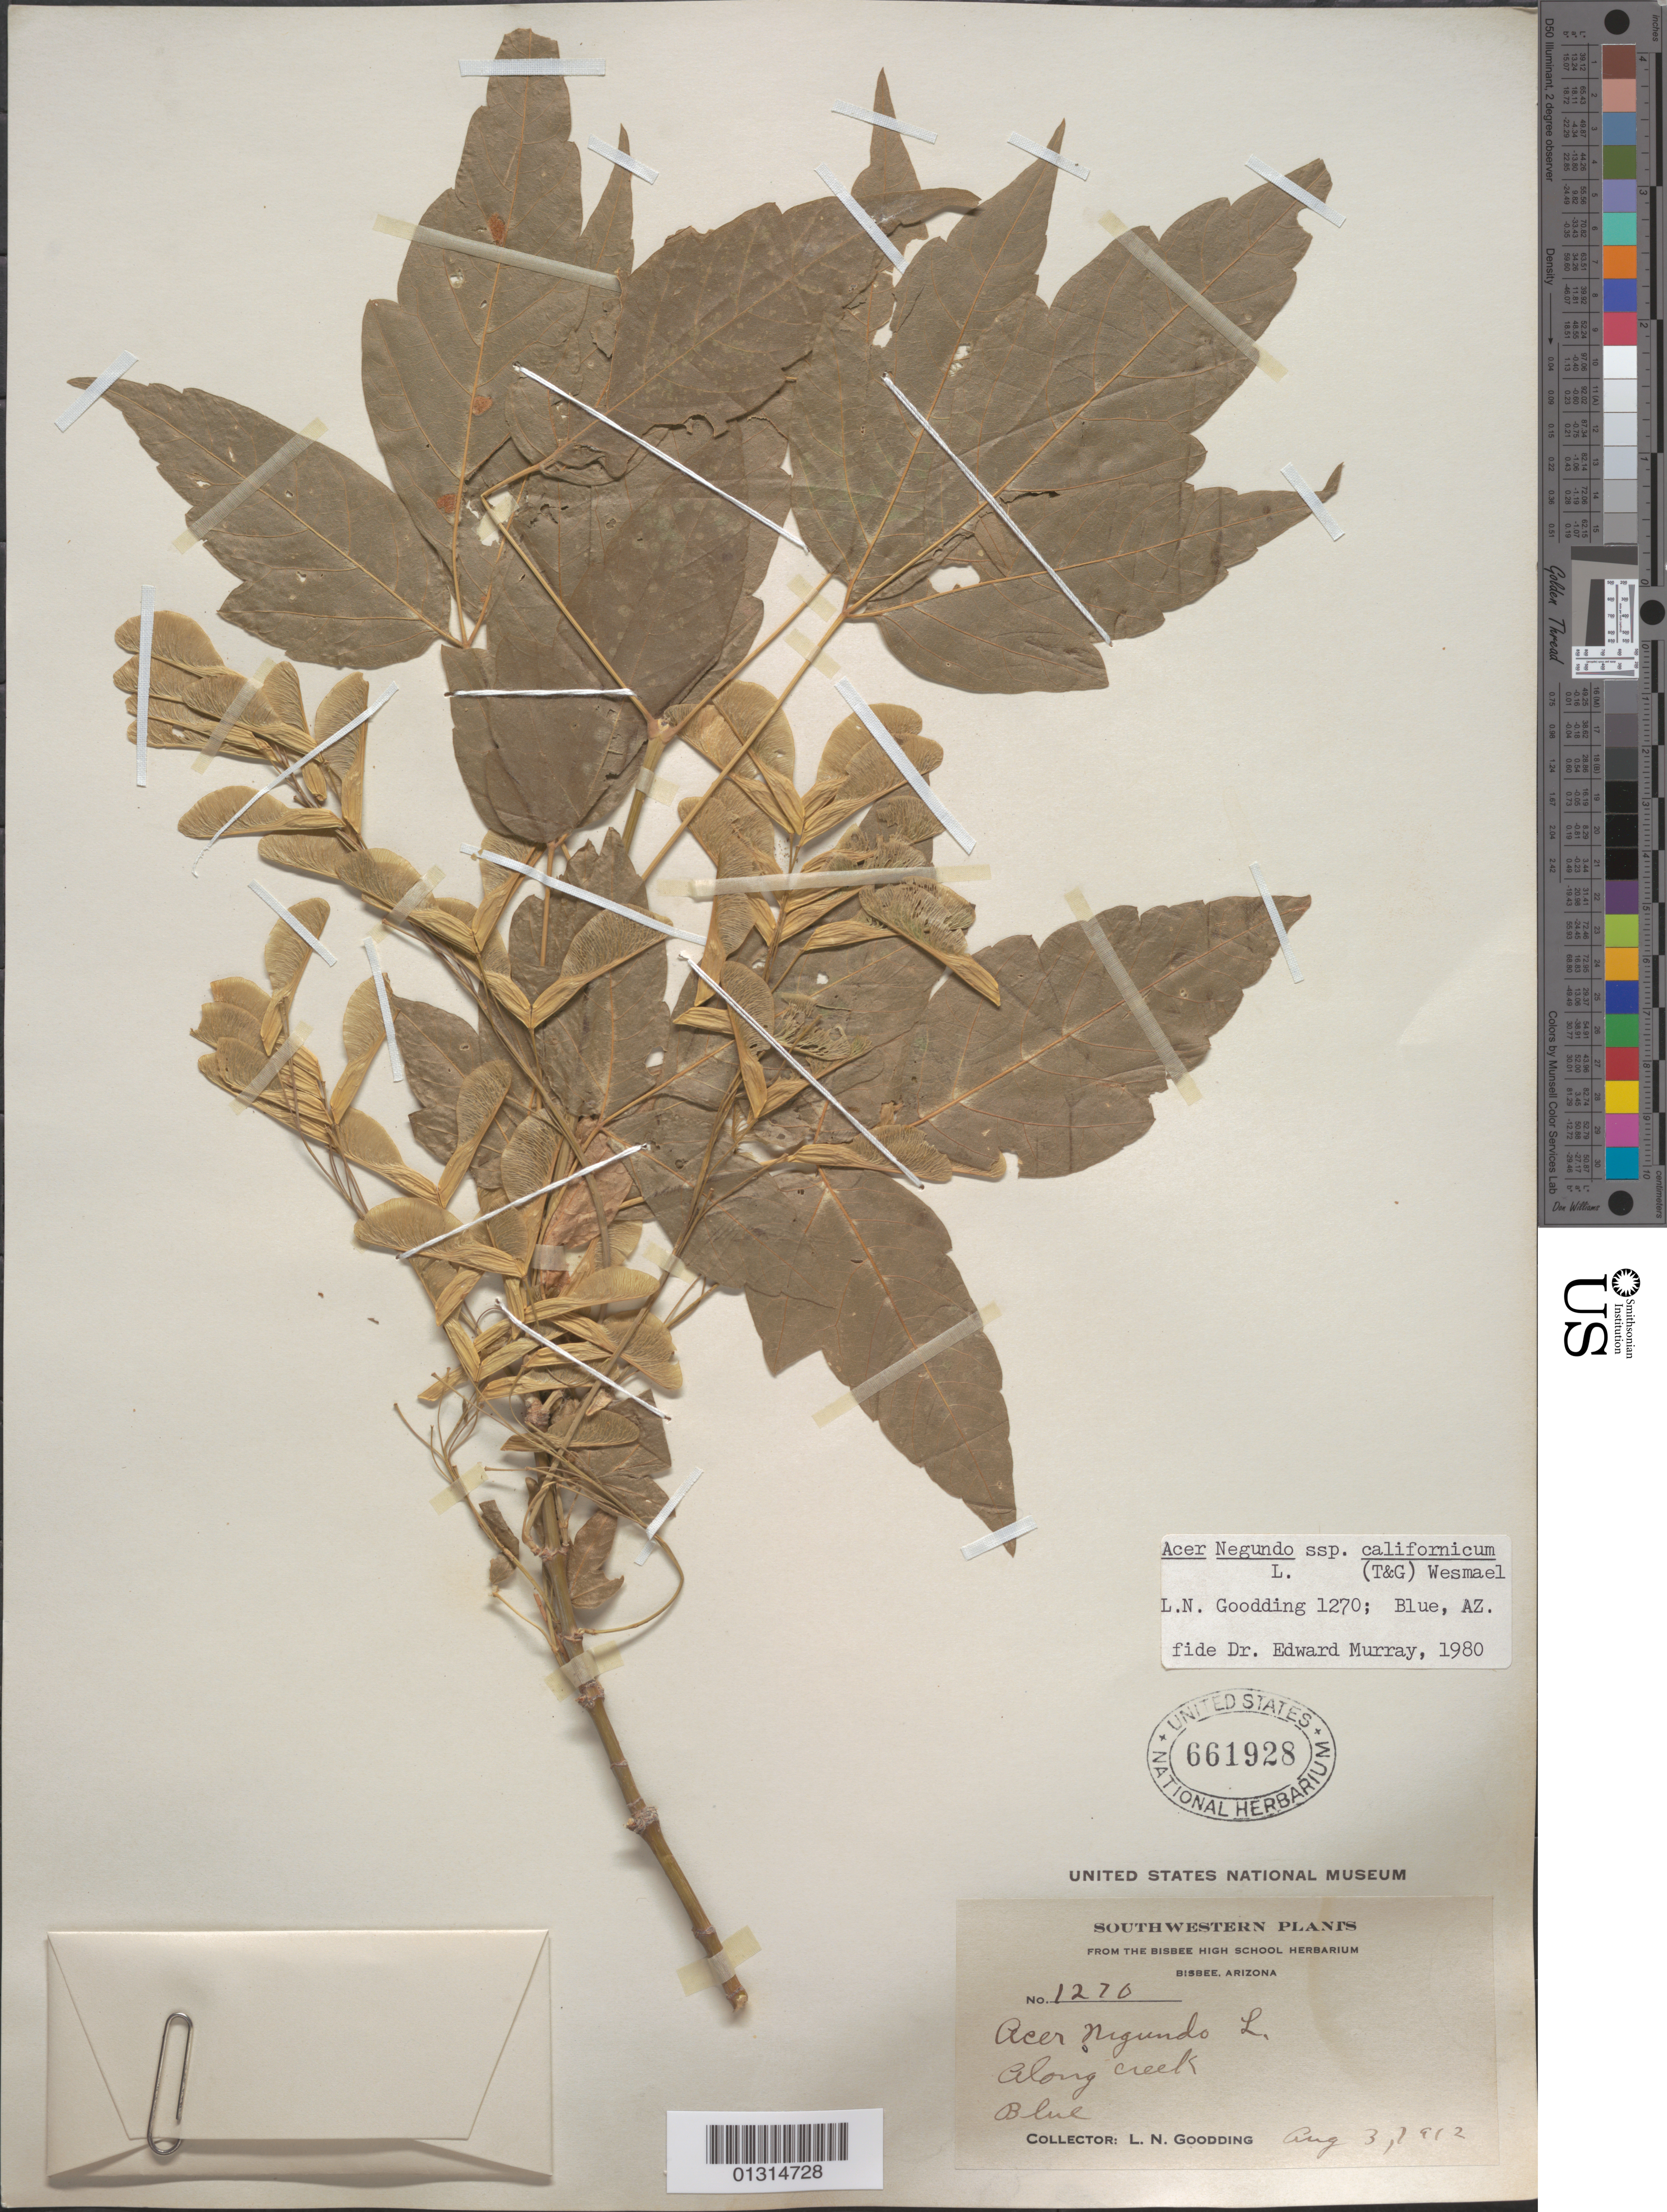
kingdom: Plantae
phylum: Tracheophyta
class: Magnoliopsida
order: Sapindales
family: Sapindaceae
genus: Acer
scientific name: Acer negundo subsp. californicum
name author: (Torr. & A. Gray) Wesm.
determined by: Murray, Edward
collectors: L. N. Goodding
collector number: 1270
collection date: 1912-08-03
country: United States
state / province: Arizona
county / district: Greenlee County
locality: Blue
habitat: Along creek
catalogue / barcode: US 661928